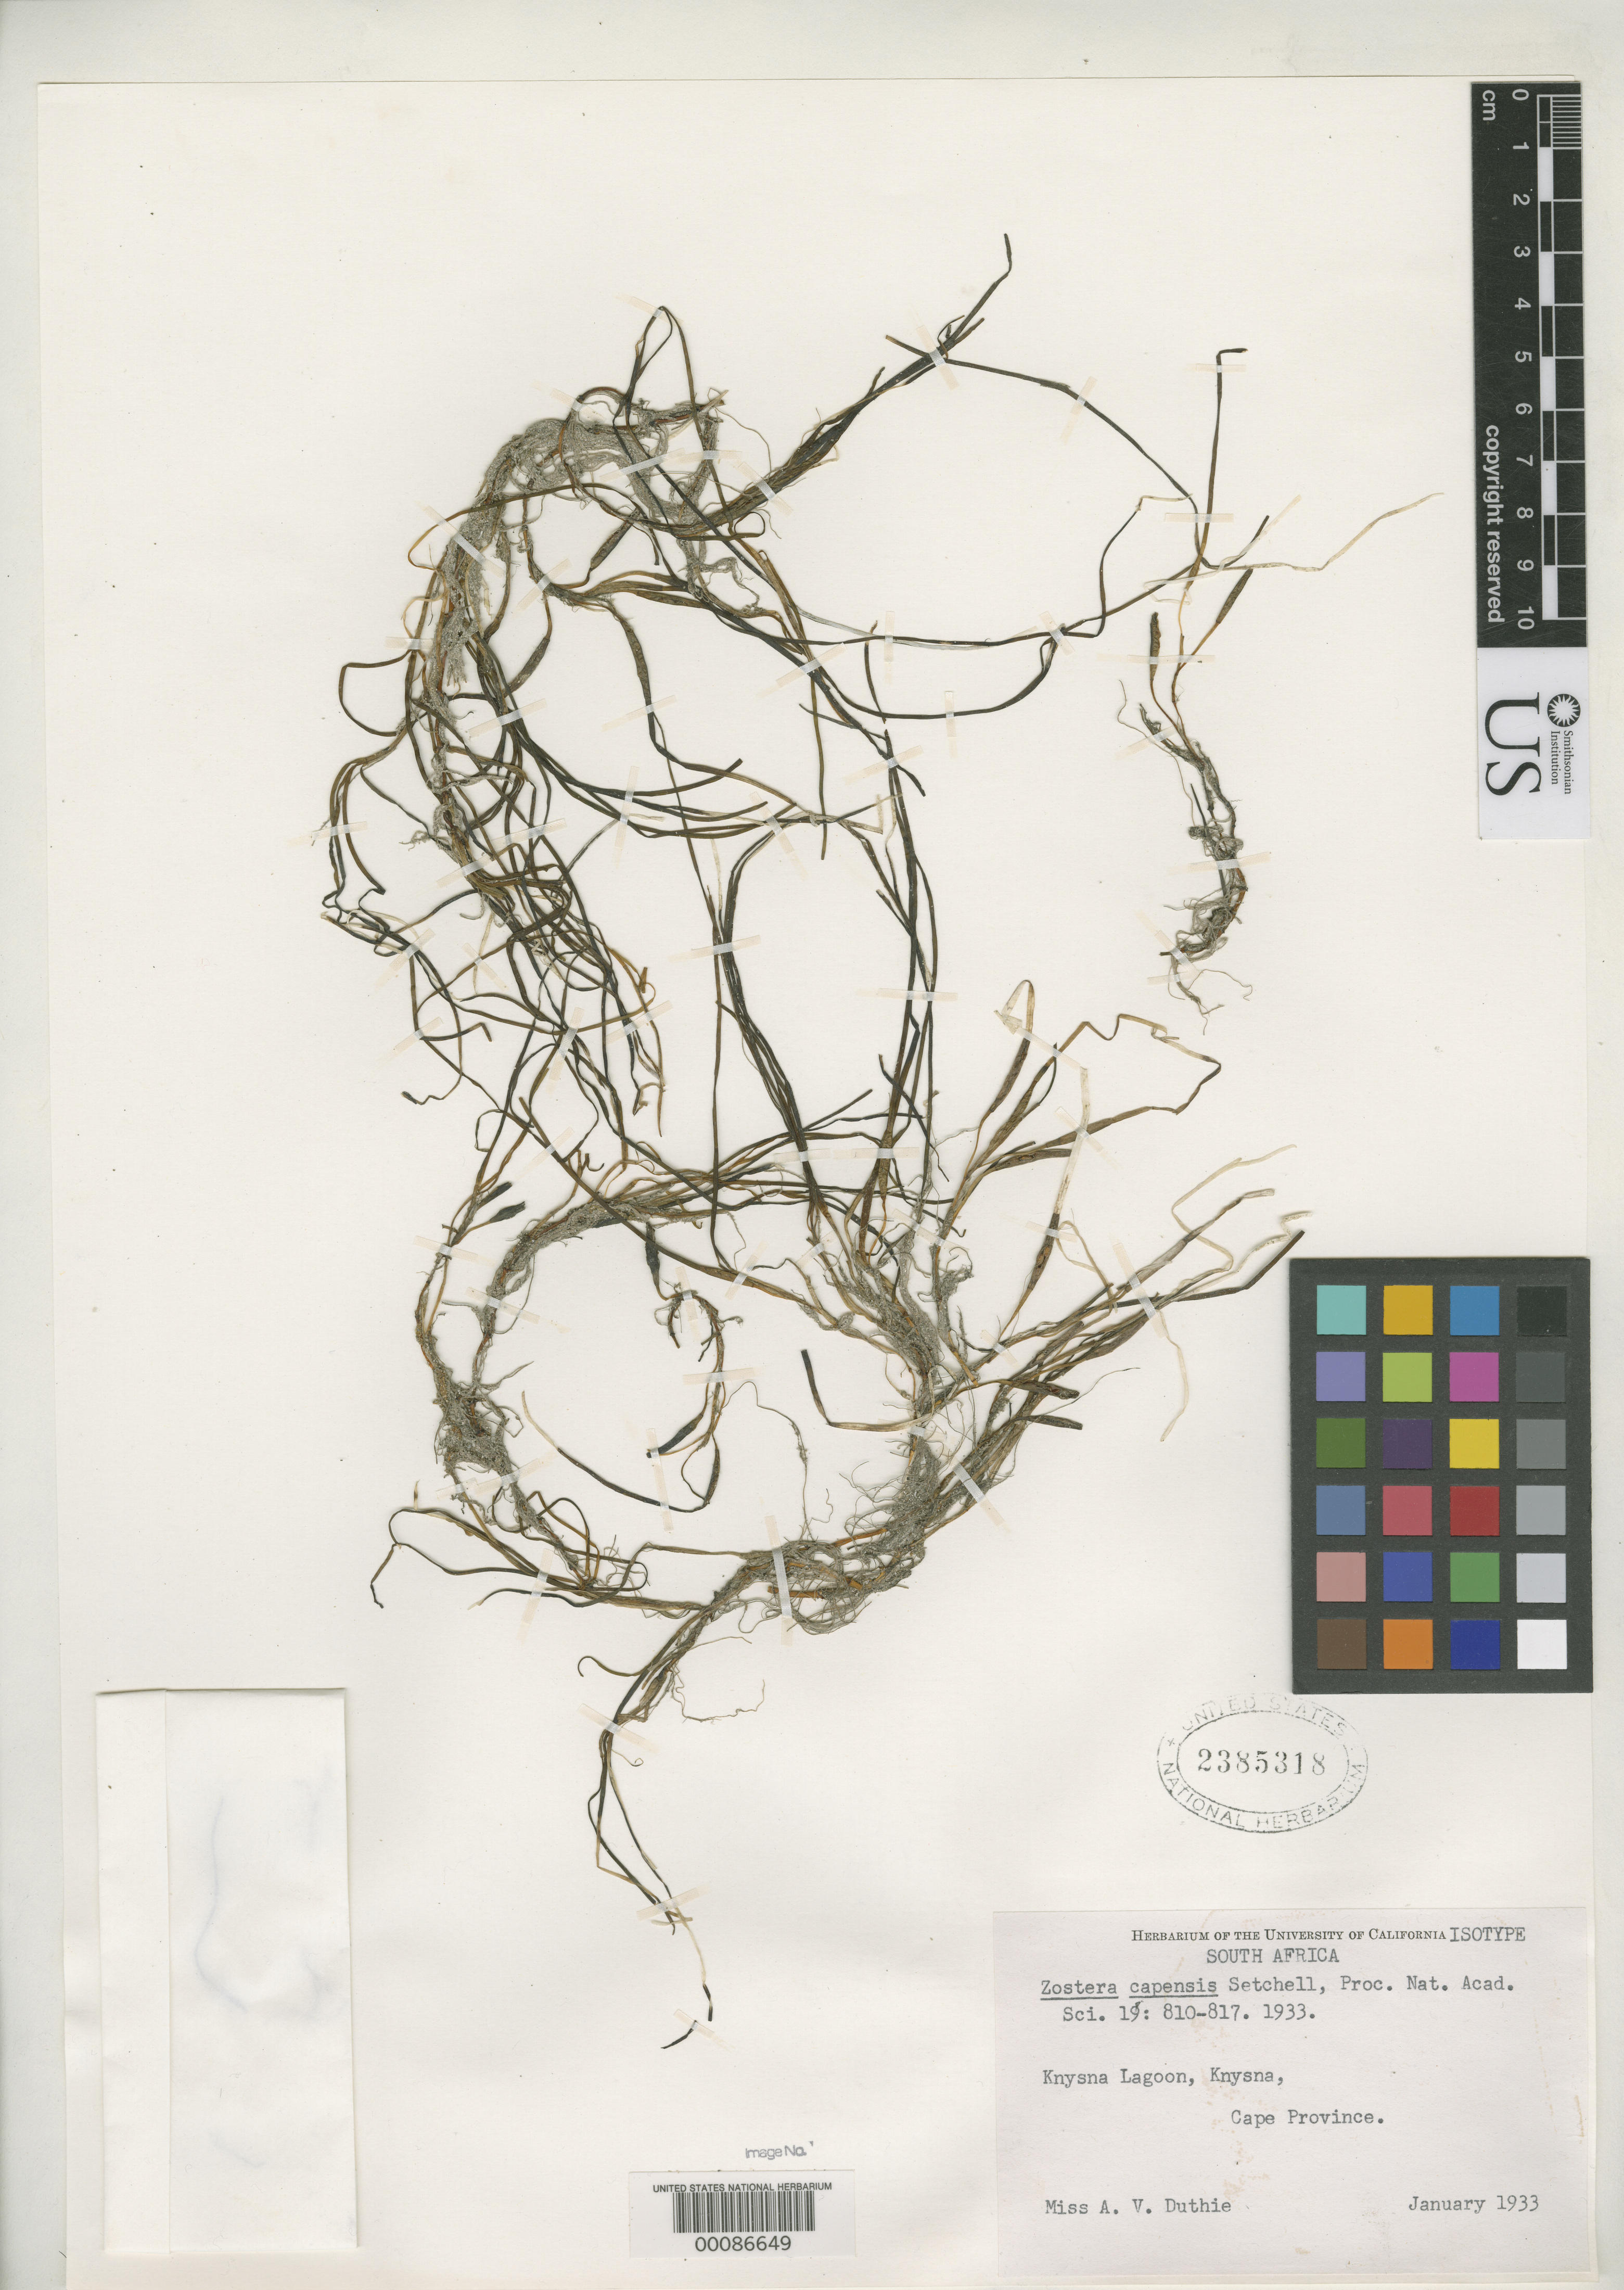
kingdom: Plantae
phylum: Tracheophyta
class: Liliopsida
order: Alismatales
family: Zosteraceae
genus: Zostera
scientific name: Zostera capensis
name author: Setch.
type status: Isotype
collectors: A. V. Duthie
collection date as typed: Jan 1933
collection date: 1933-01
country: South Africa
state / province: Western Cape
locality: Knysna Lagoon, Knysna.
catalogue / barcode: US 2385318